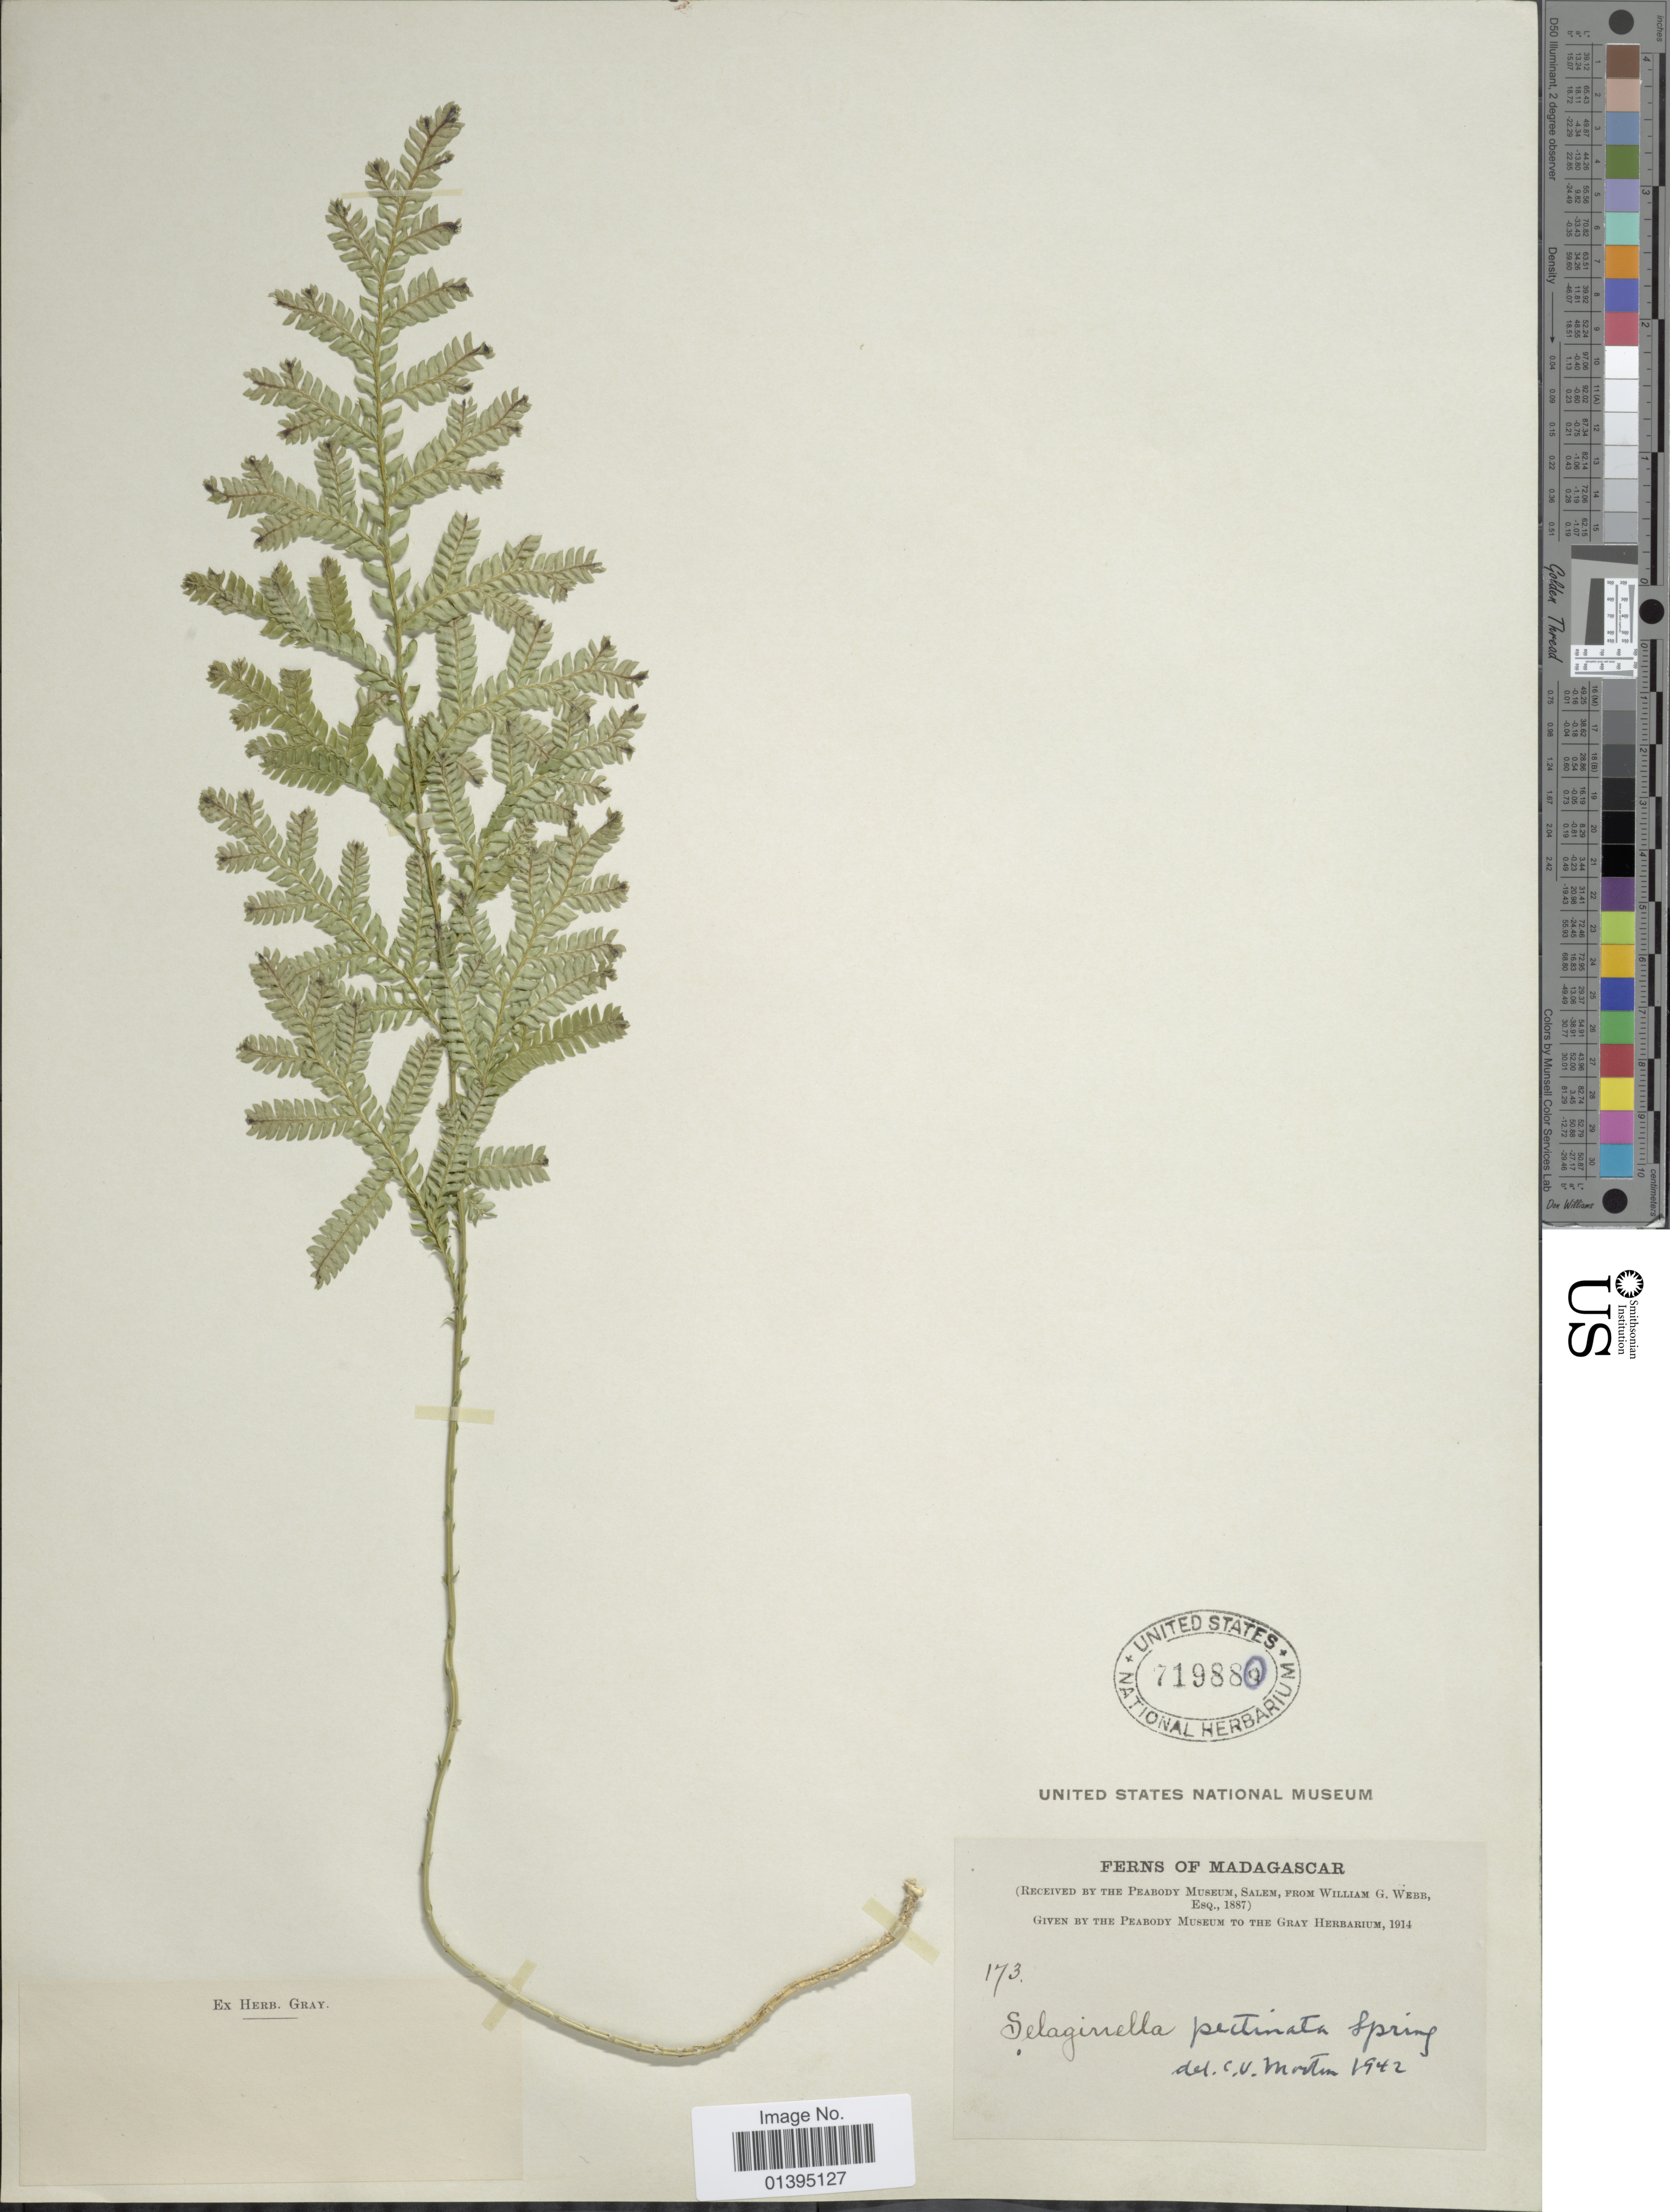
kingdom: Plantae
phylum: Tracheophyta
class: Lycopodiopsida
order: Selaginellales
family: Selaginellaceae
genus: Selaginella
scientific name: Selaginella pectinata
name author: Spring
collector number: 173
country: Madagascar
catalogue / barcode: US 71988a